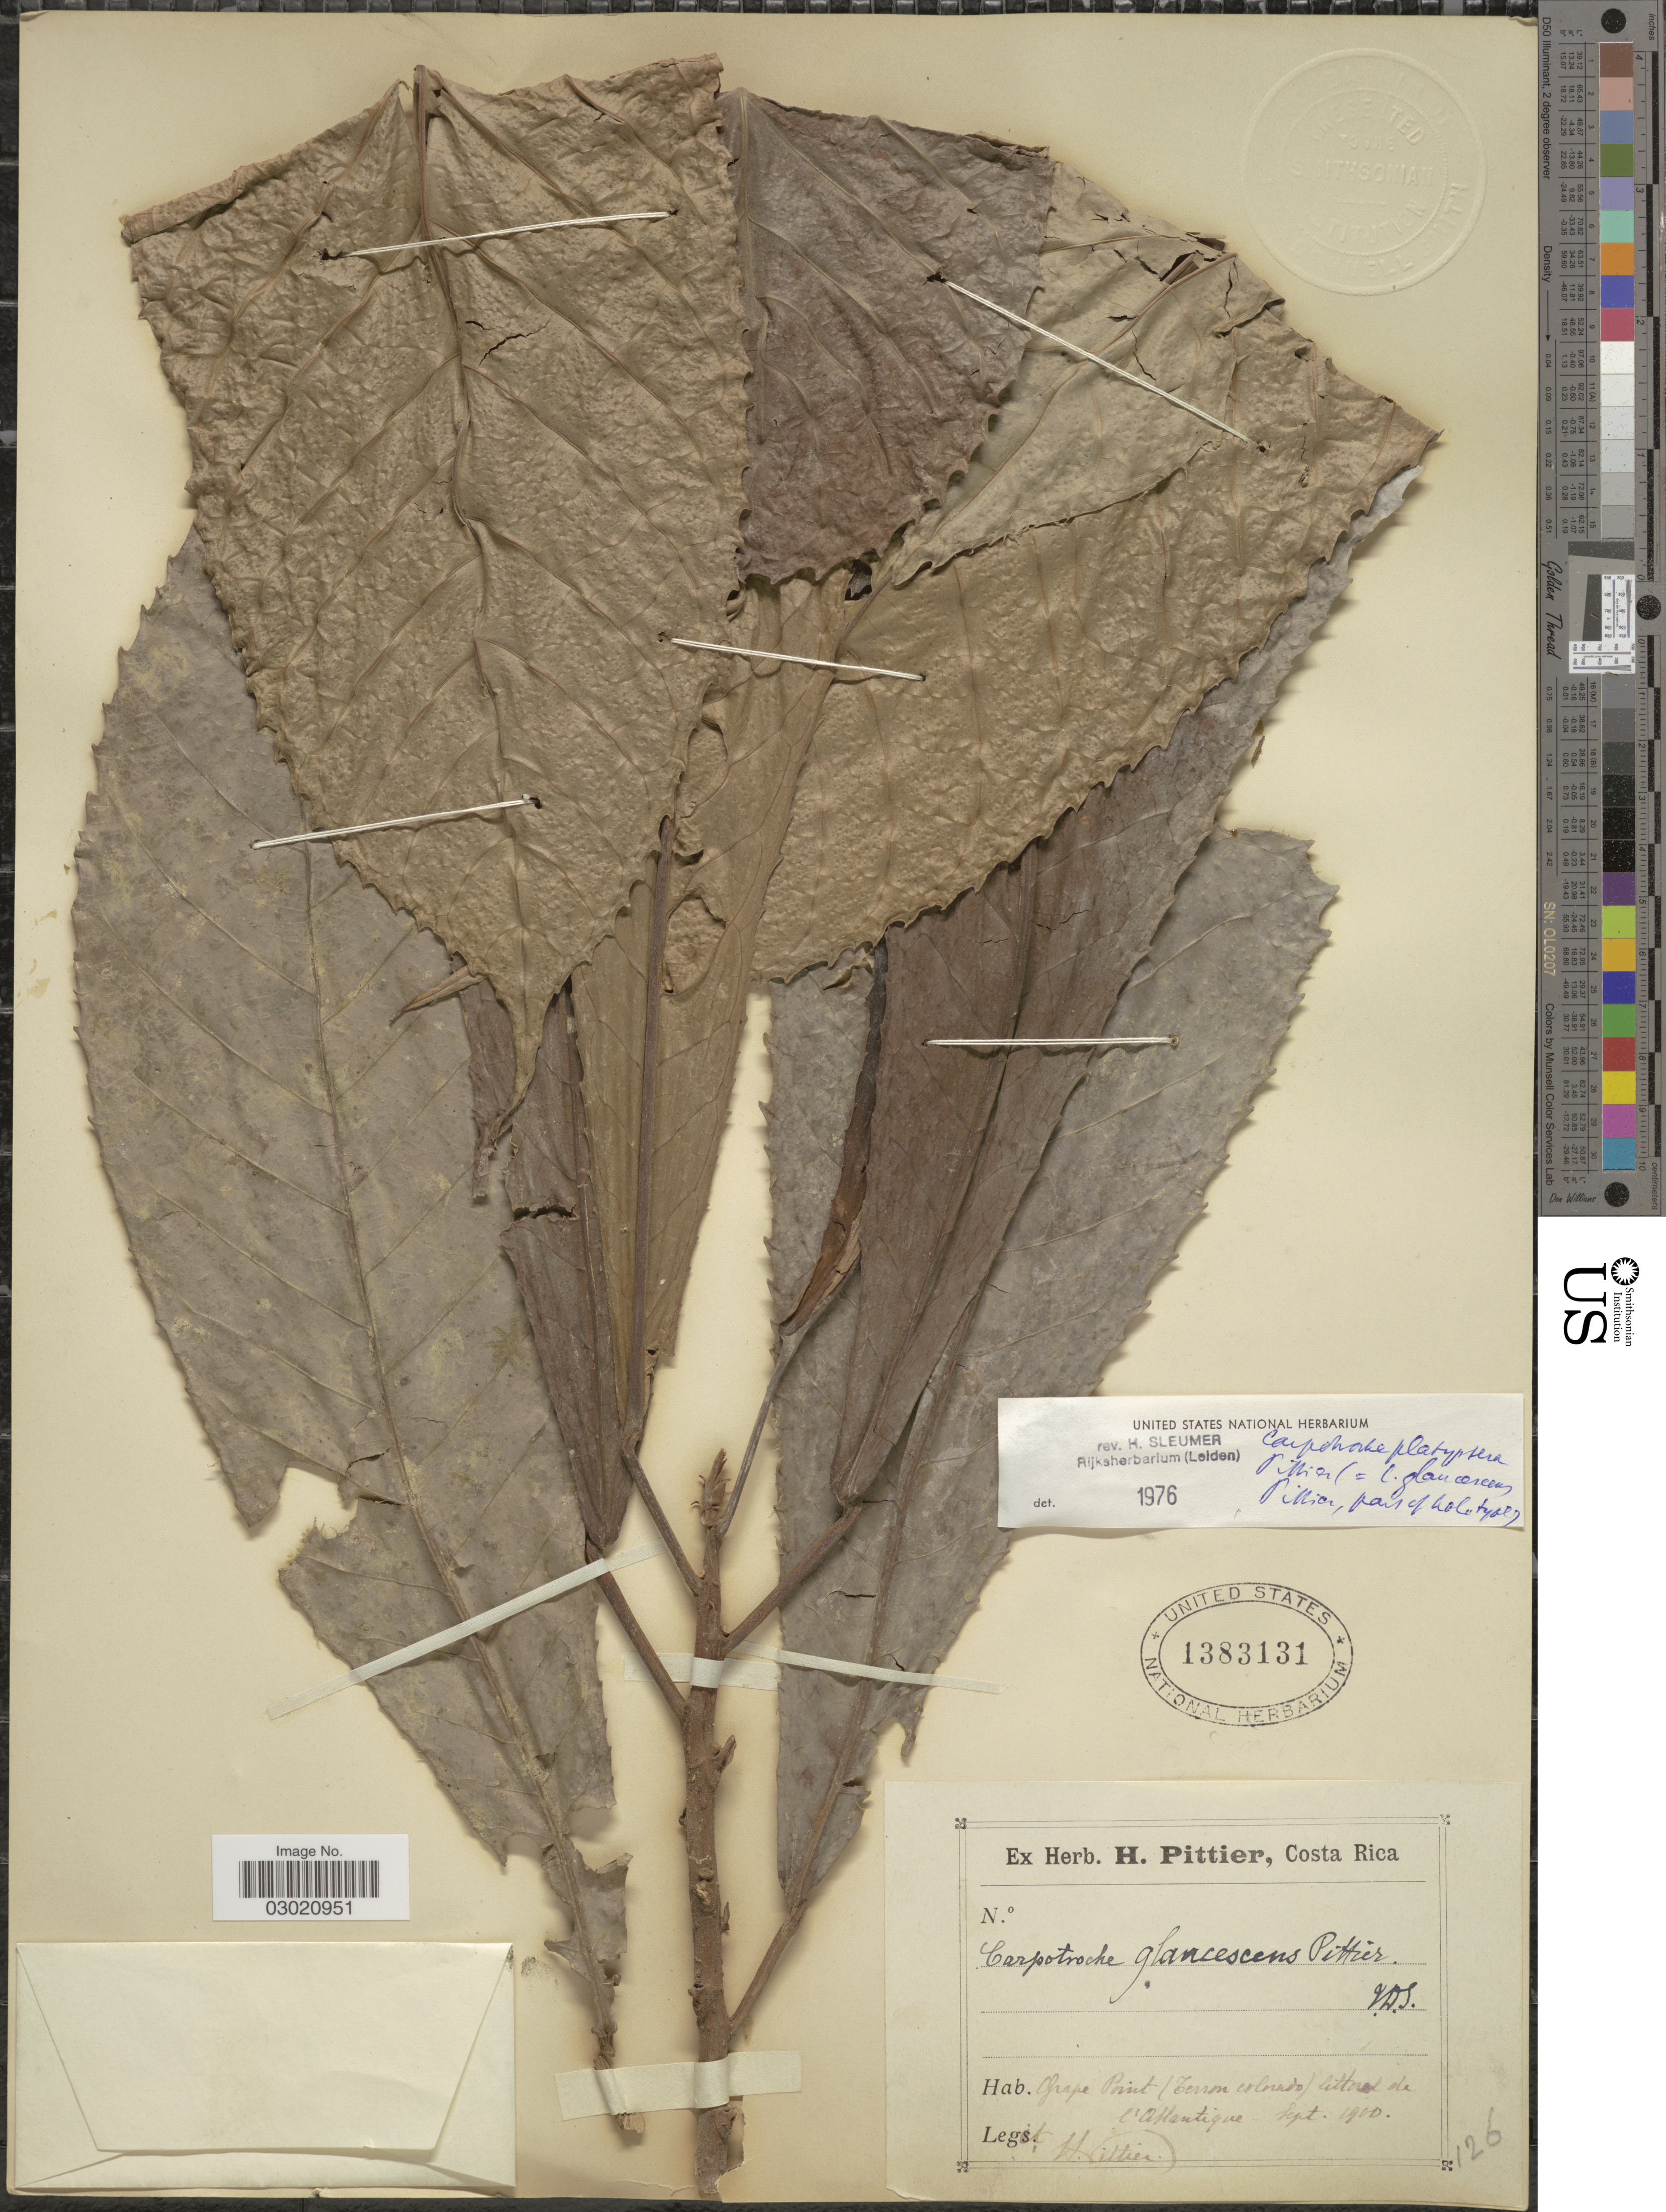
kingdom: Plantae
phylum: Tracheophyta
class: Magnoliopsida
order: Malpighiales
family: Achariaceae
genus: Carpotroche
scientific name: Carpotroche glaucescens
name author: Pittier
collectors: H. F. Pittier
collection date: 1900-09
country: Costa Rica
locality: Grape Point (Terron colorado) littoral de l'Atlantique.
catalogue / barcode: US 1383131